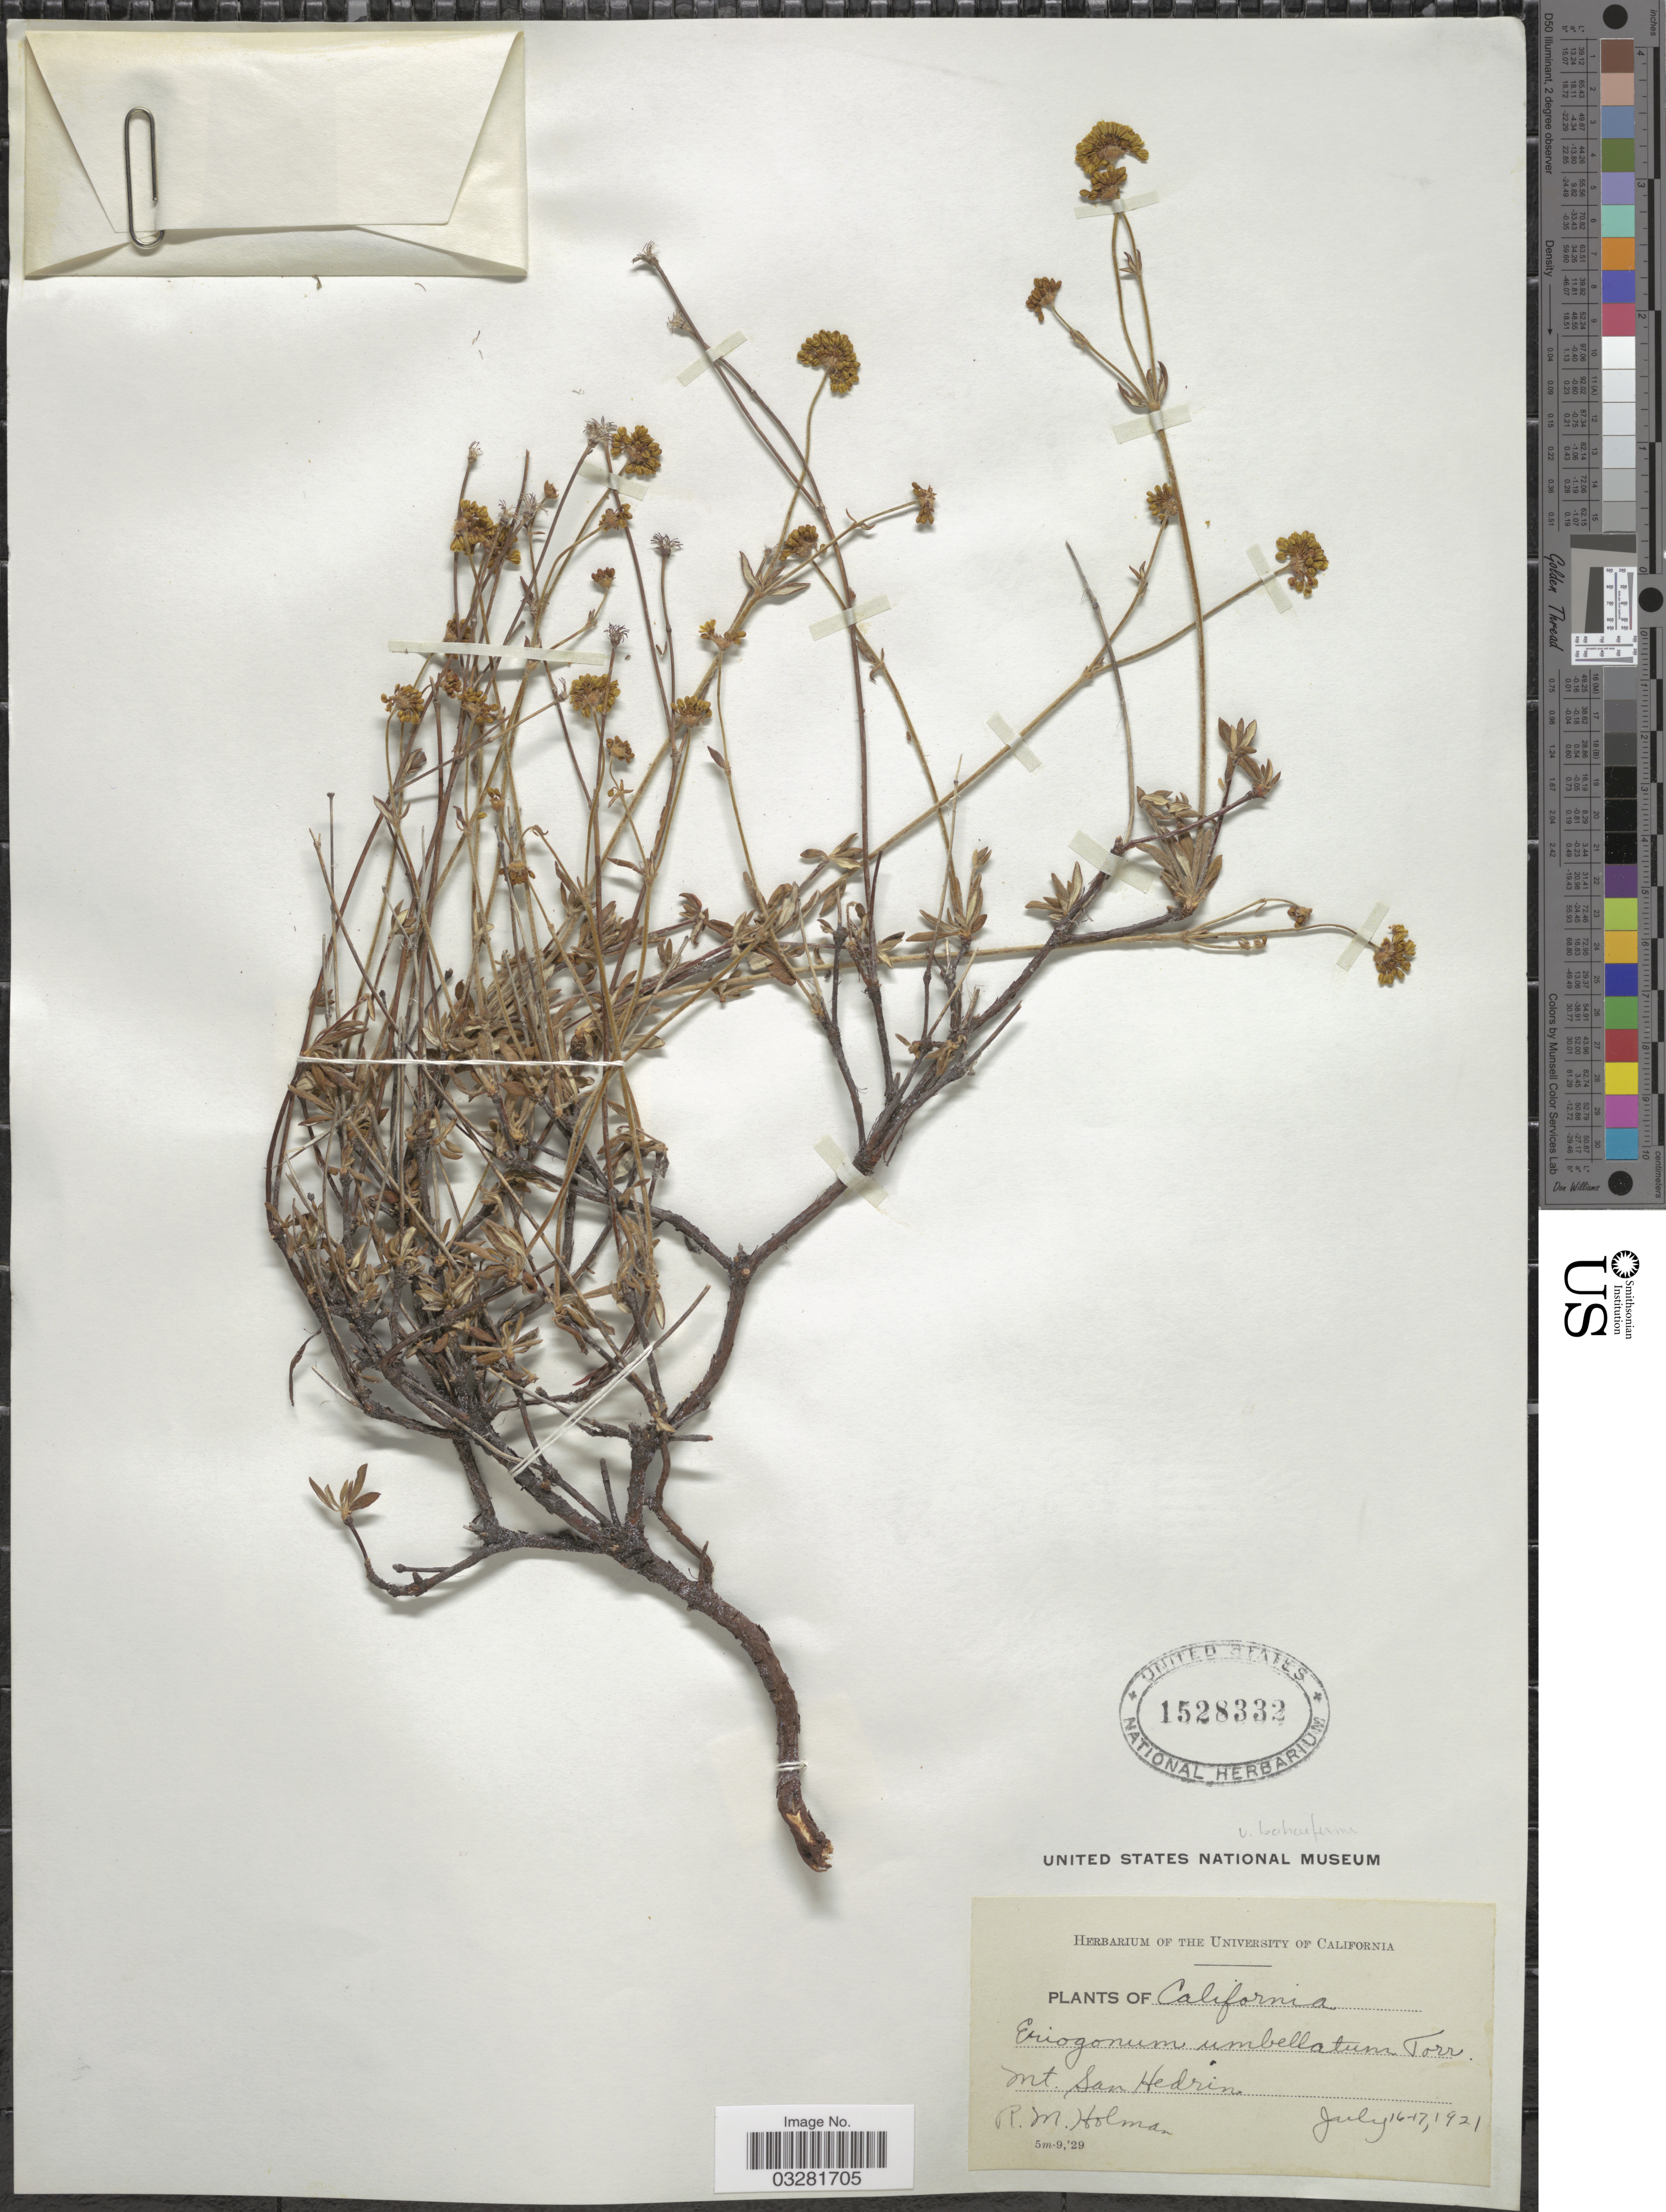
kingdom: Plantae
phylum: Tracheophyta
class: Magnoliopsida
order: Caryophyllales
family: Polygonaceae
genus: Eriogonum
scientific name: Eriogonum umbellatum var. stellatum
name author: (Benth.) M.E. Jones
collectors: R. Holman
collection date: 1921-07-16/1921-07-17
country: United States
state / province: California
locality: Mt. San Hedrin.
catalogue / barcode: US 1528332